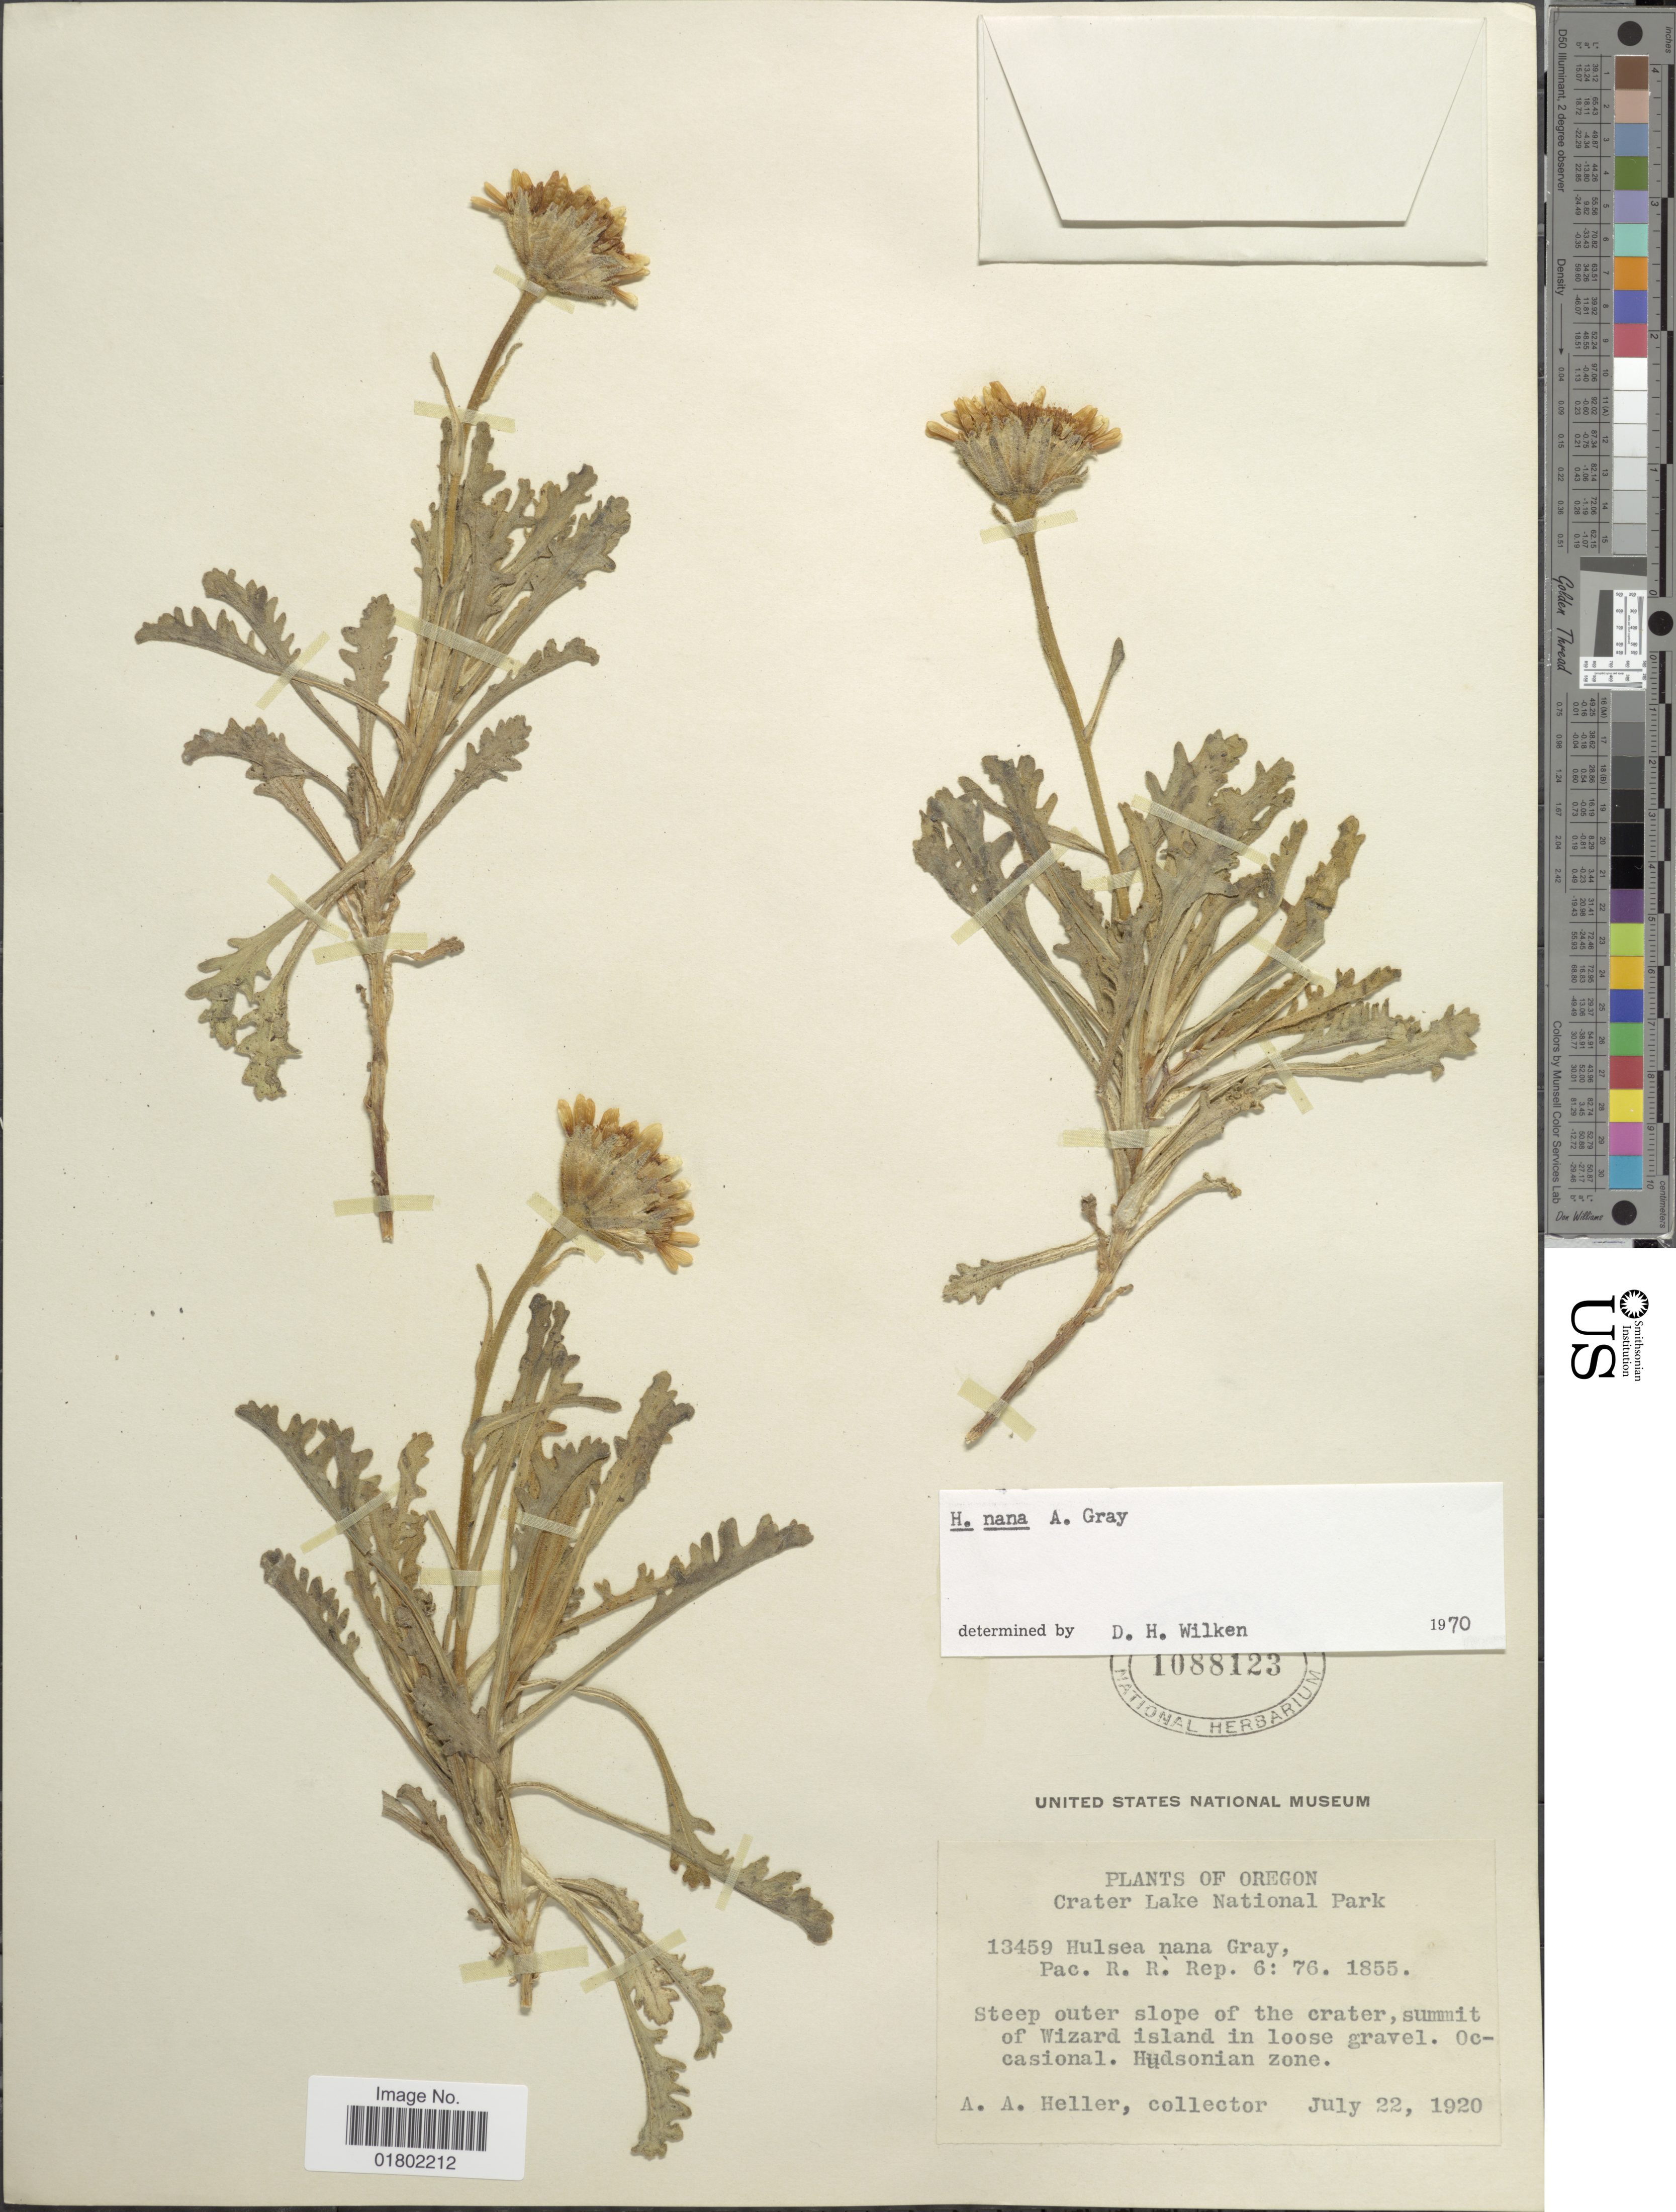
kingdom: Plantae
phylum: Tracheophyta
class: Magnoliopsida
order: Asterales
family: Asteraceae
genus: Hulsea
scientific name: Hulsea nana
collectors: A. A. Heller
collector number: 13459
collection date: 1920-07-22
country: United States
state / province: Oregon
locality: Crater Lake National Park, steep outer slope of the crater, summit of Wizard island in loose gravel, Hudsonian zone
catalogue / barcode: US 1088123